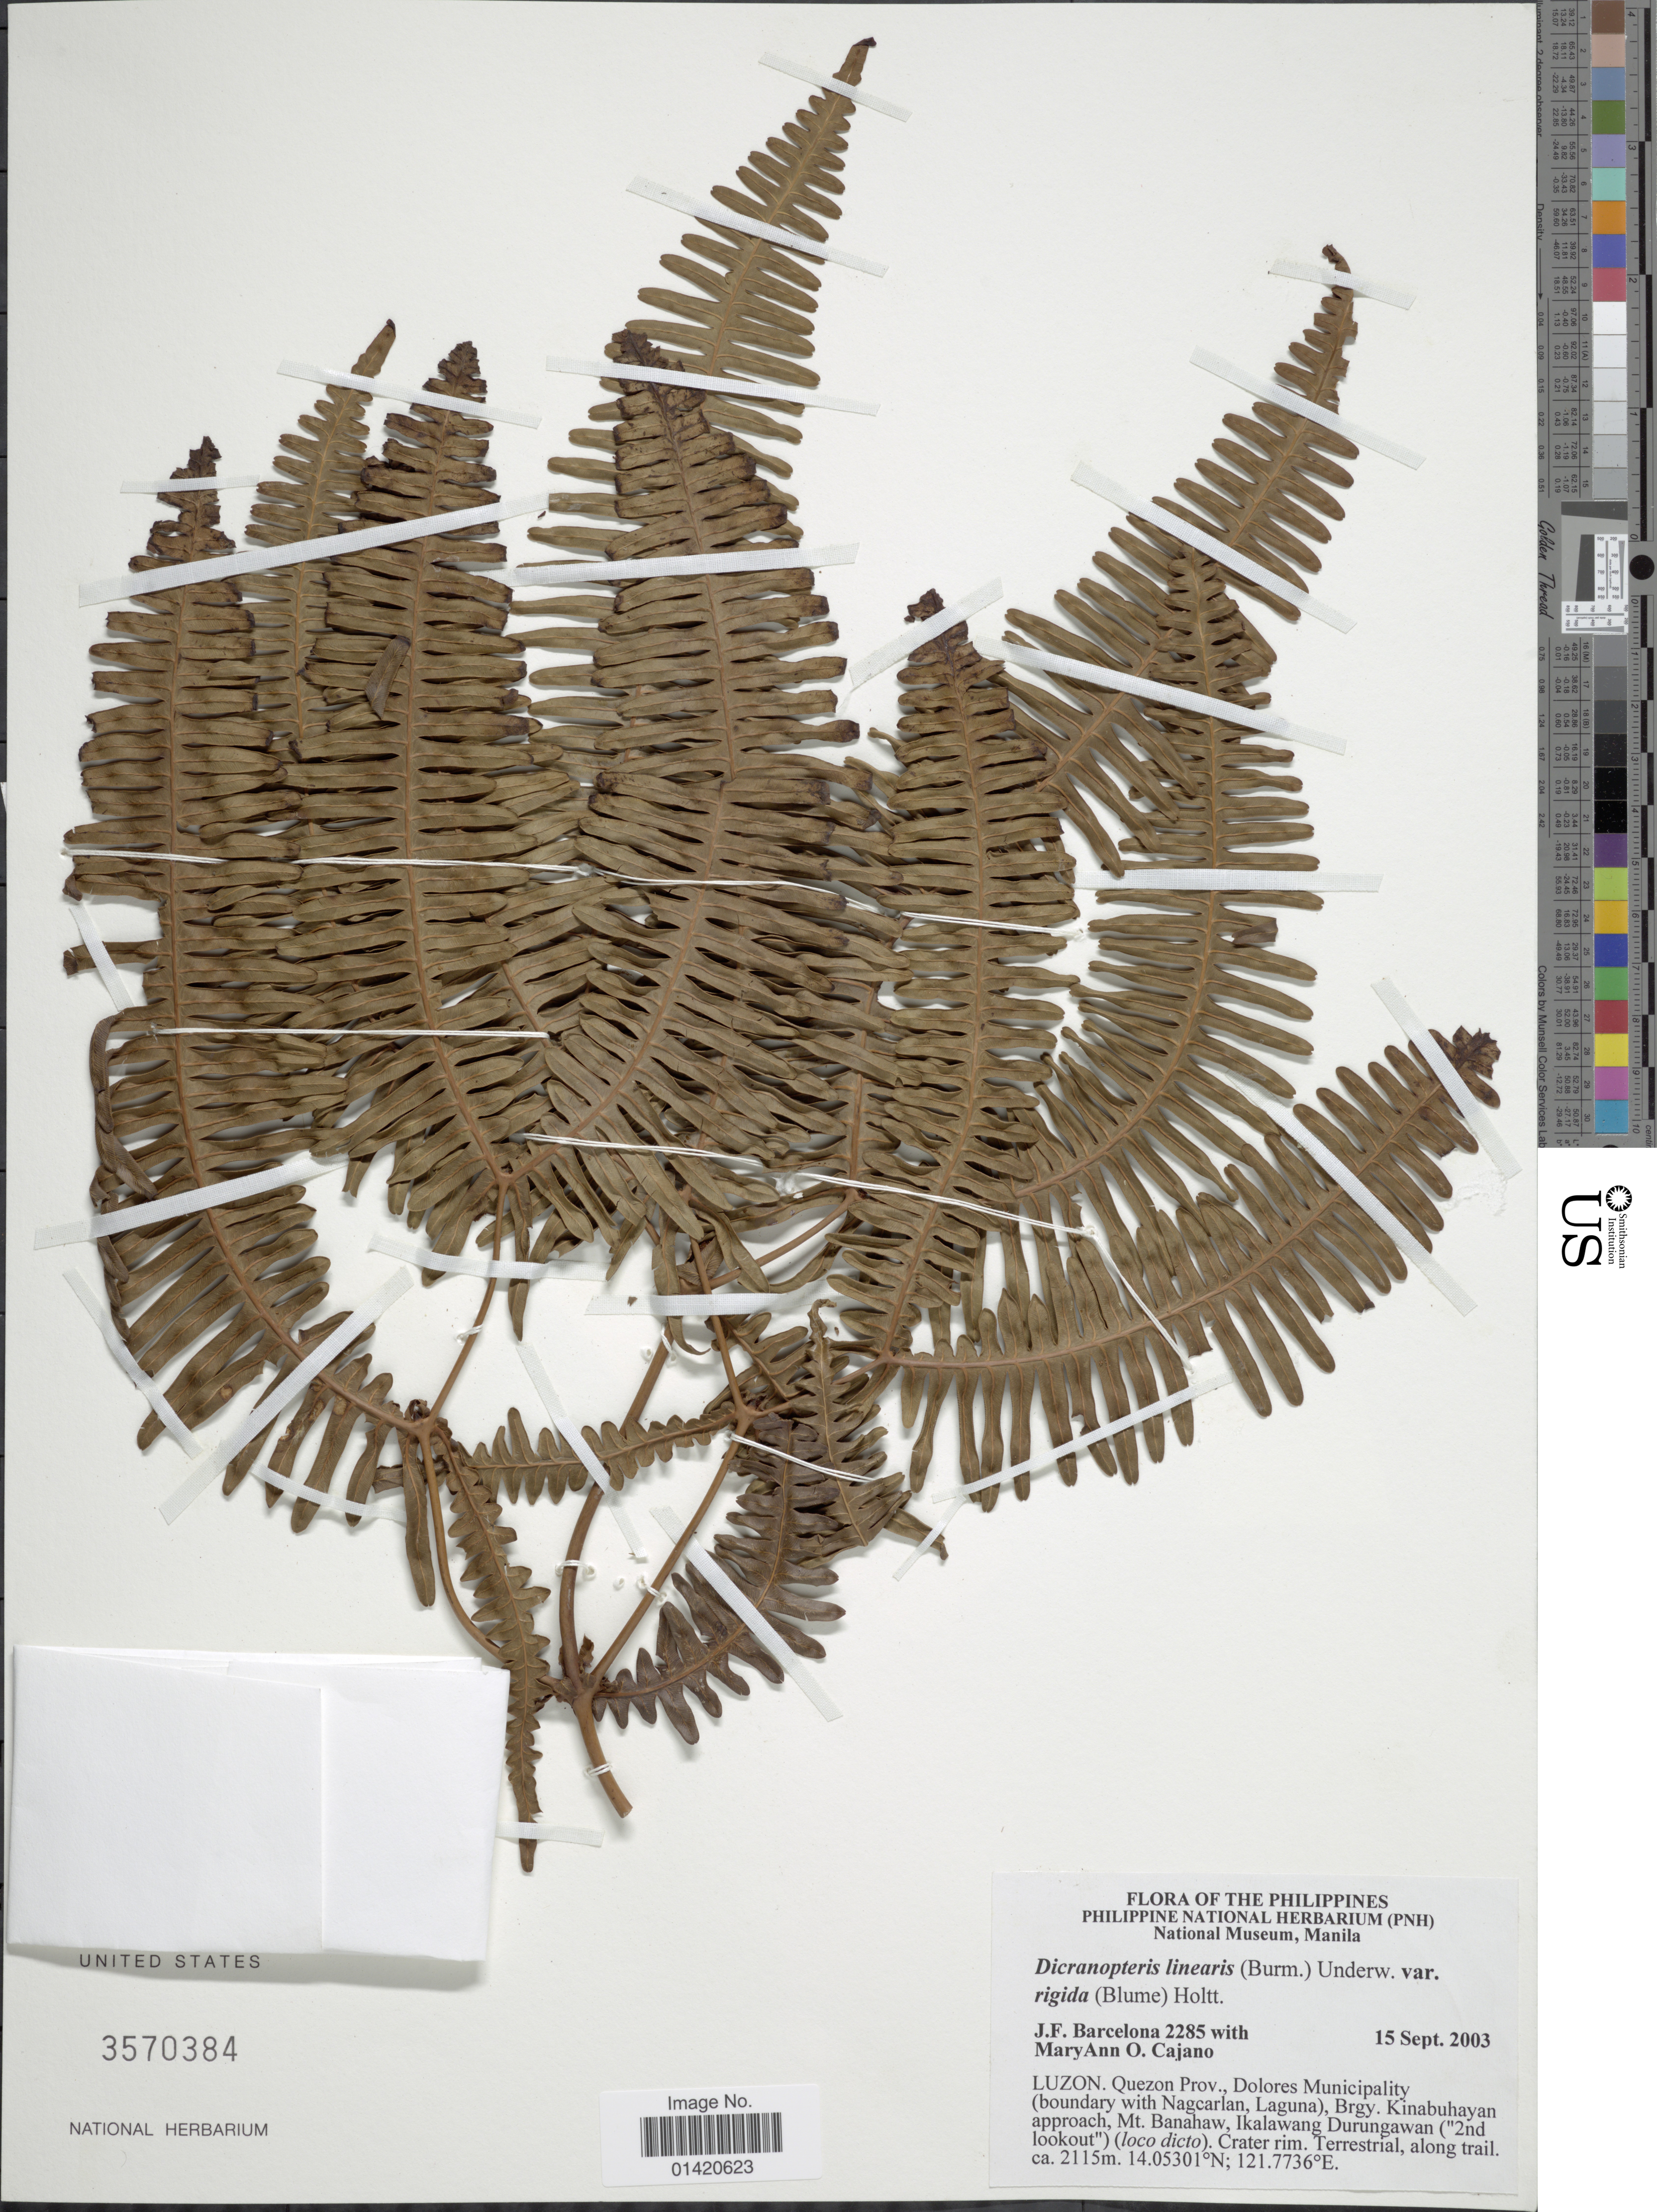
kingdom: Plantae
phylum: Tracheophyta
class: Polypodiopsida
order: Gleicheniales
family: Gleicheniaceae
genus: Dicranopteris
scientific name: Dicranopteris linearis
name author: (Burm. f.) Underw.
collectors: J. F. Barcelona & M. Cajano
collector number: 2285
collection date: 2003-09-15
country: Philippines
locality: Luzon, Quezon Prov., Dolores Municipality (boundary with Nagcarlan, laguna), Brgy, Kinabuhayan approach, Mt. Banahaw, Ikalawang Durungawan ('2nd lookout')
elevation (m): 2115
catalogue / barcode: US 3570384